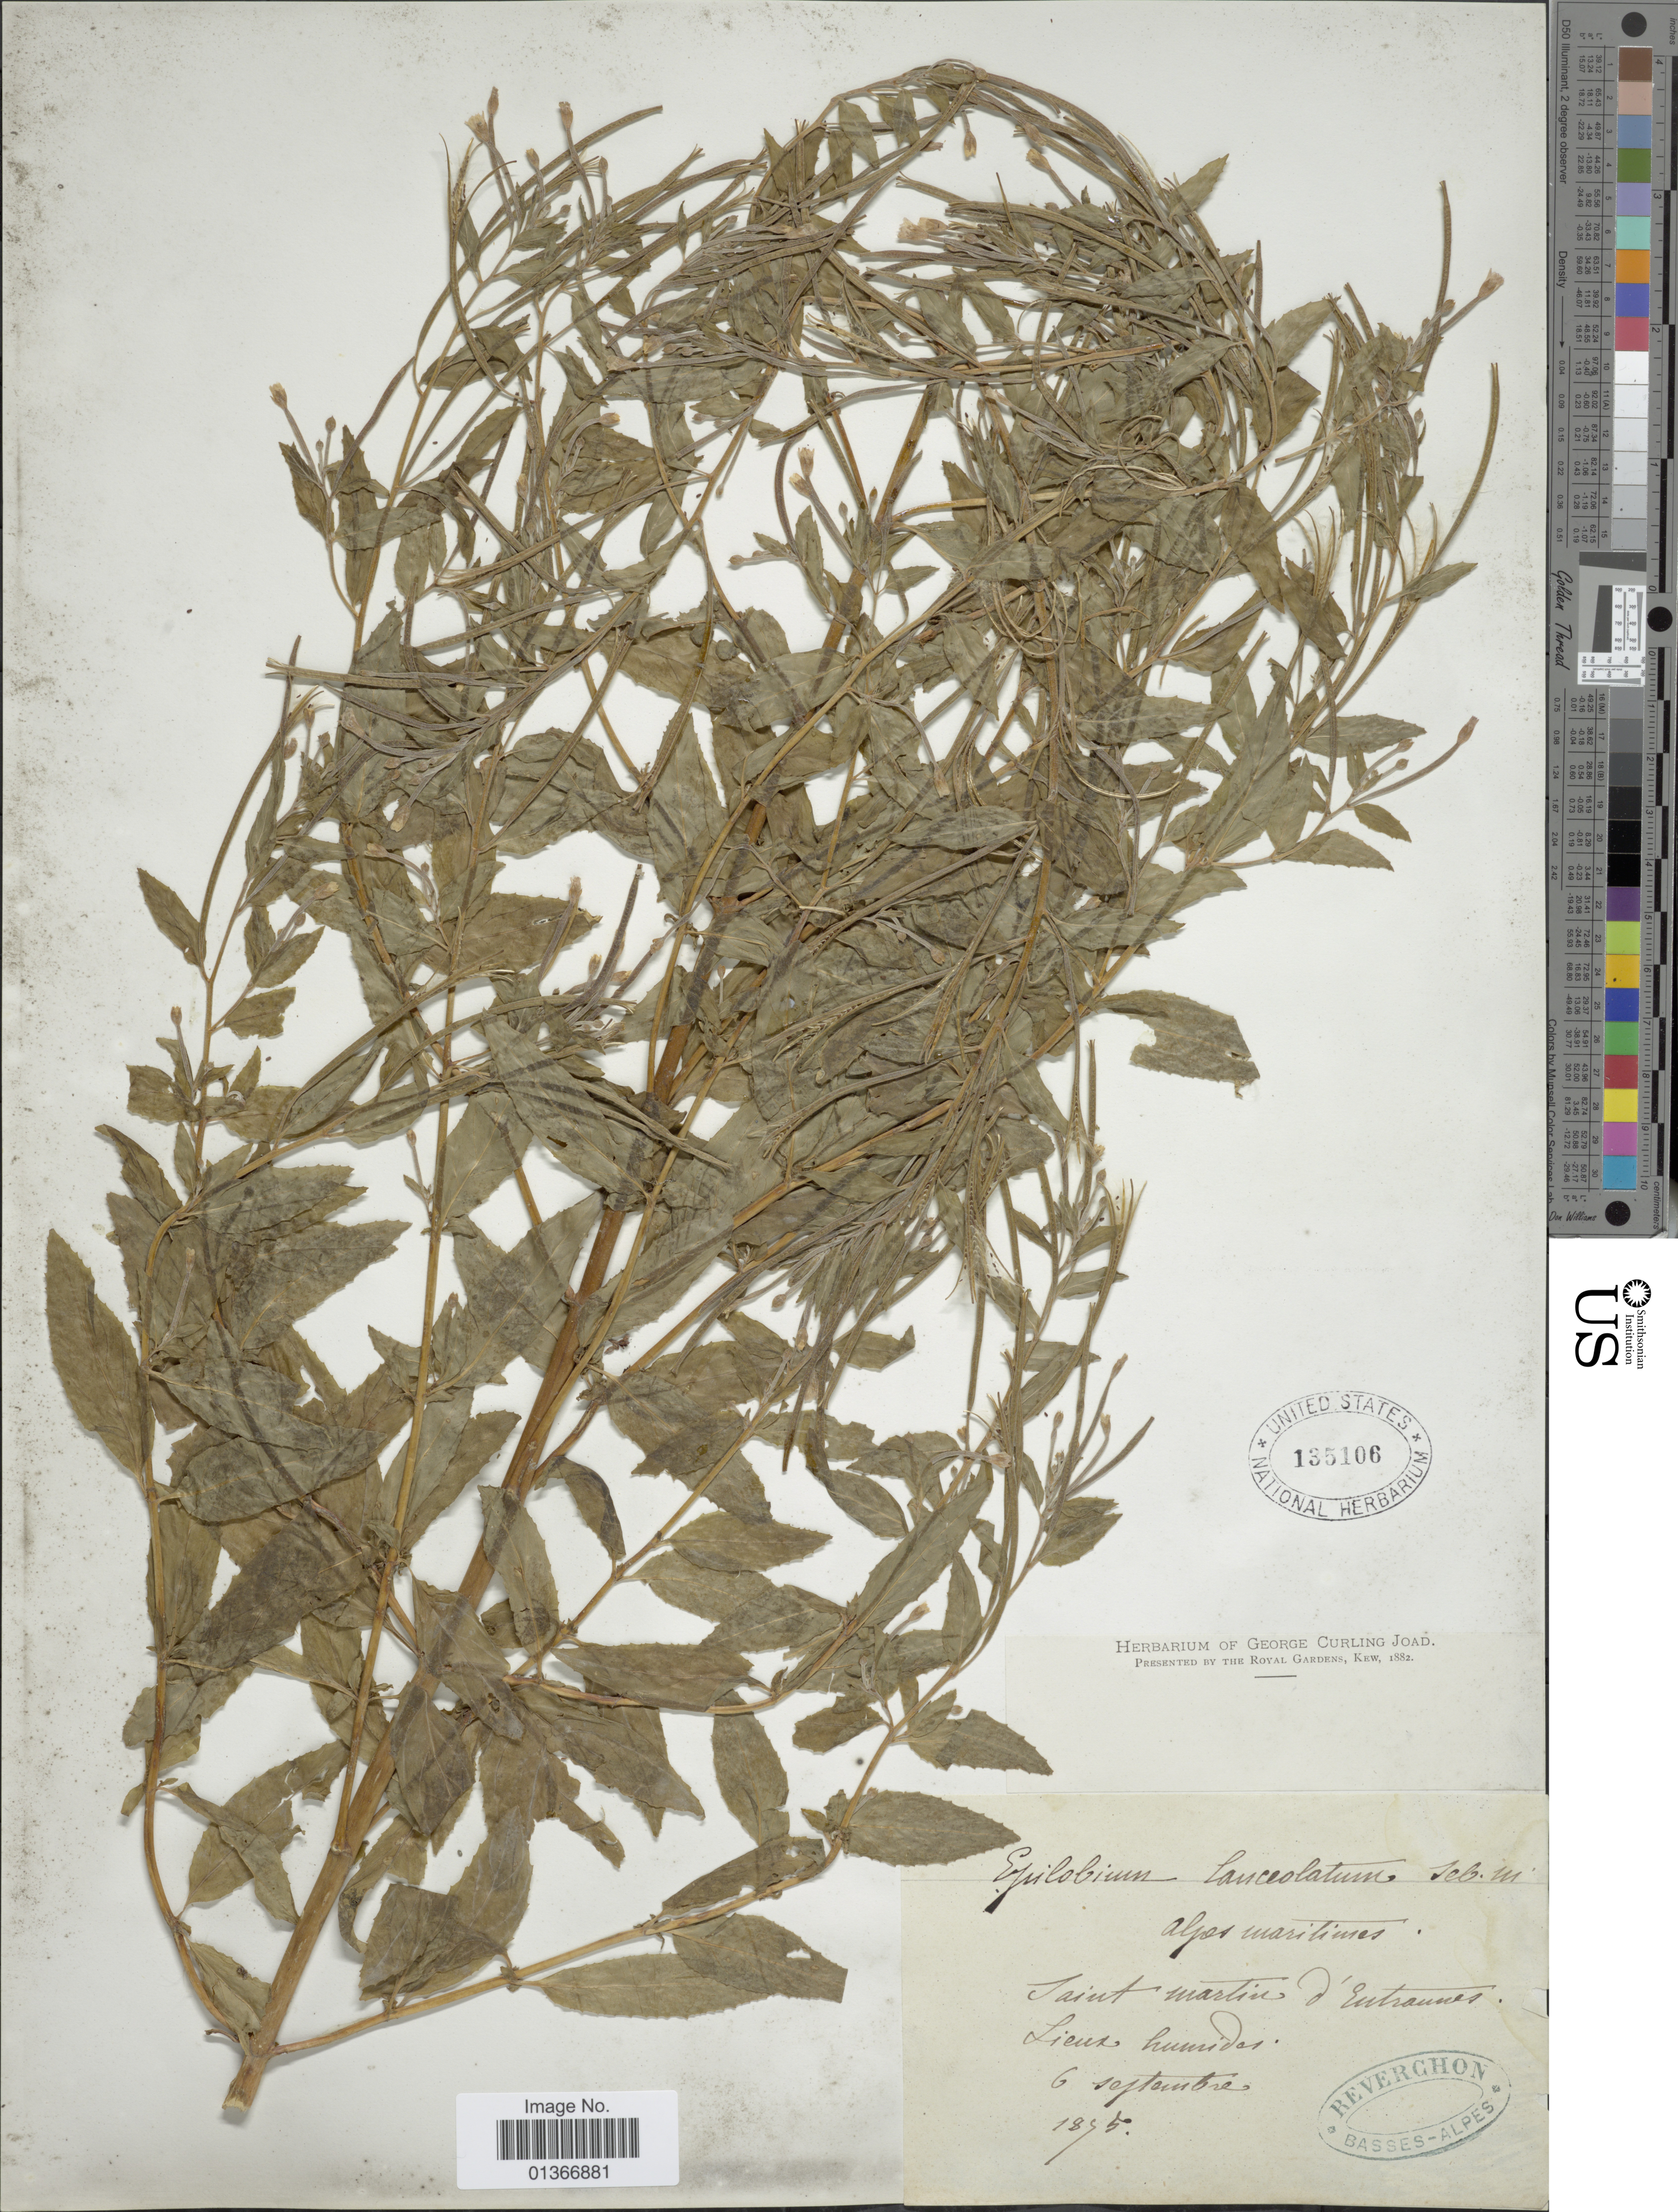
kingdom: Plantae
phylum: Tracheophyta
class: Magnoliopsida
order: Myrtales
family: Onagraceae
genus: Epilobium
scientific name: Epilobium lanceolatum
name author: Sebast. & Mauri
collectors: -. Reverchon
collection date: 1875-09-06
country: France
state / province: Provence-Alpes-Côte d'Azur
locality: Saint Martin d'Entraunes, Lieux humides.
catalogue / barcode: US 135106